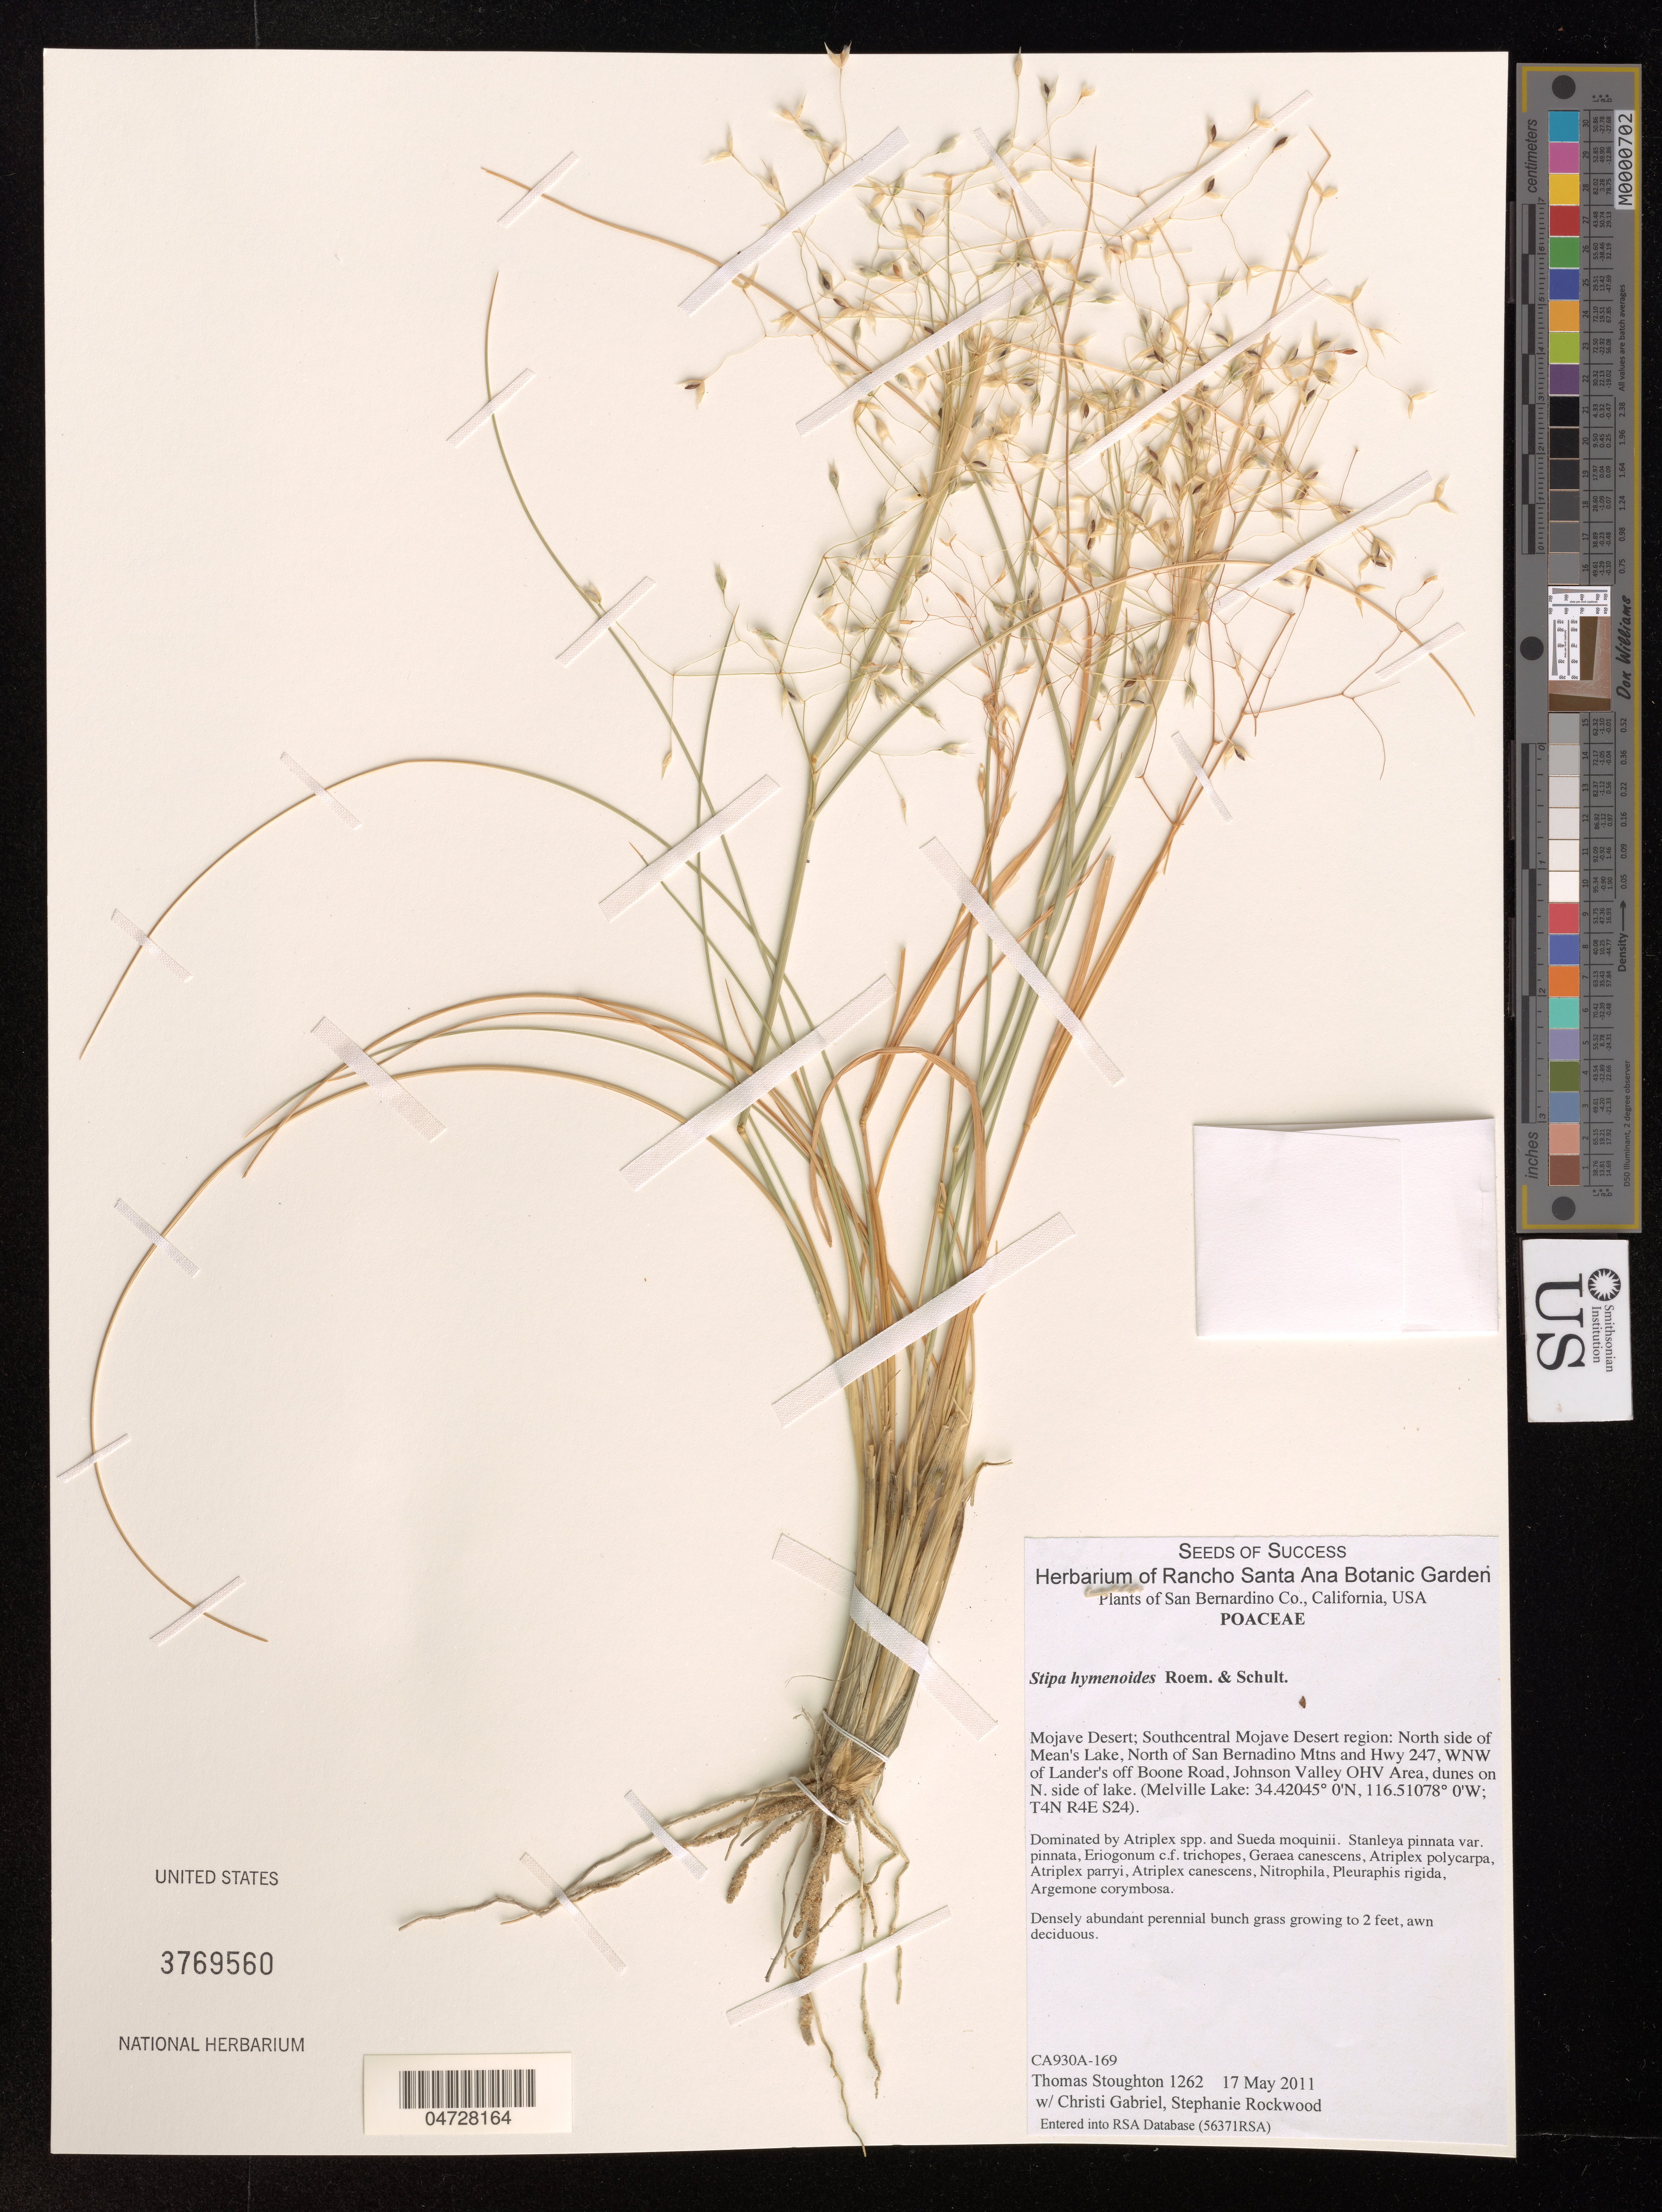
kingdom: Plantae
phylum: Tracheophyta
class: Liliopsida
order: Poales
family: Poaceae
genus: Stipa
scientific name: Stipa hymenoides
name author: Roem. & Schult.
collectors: T. Stoughton, C. Gabriel & S. Rockwood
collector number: CA930A-169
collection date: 2011-05-17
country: United States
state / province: California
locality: Mojave Desert; Southcentral Mojave Desert region: North side of Mean's Lake, North of San Bernadino Mtns and Hwy 247, WNW of Lander's off Boone Road, Johnson Valley OHV Area.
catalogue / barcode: US 3769560